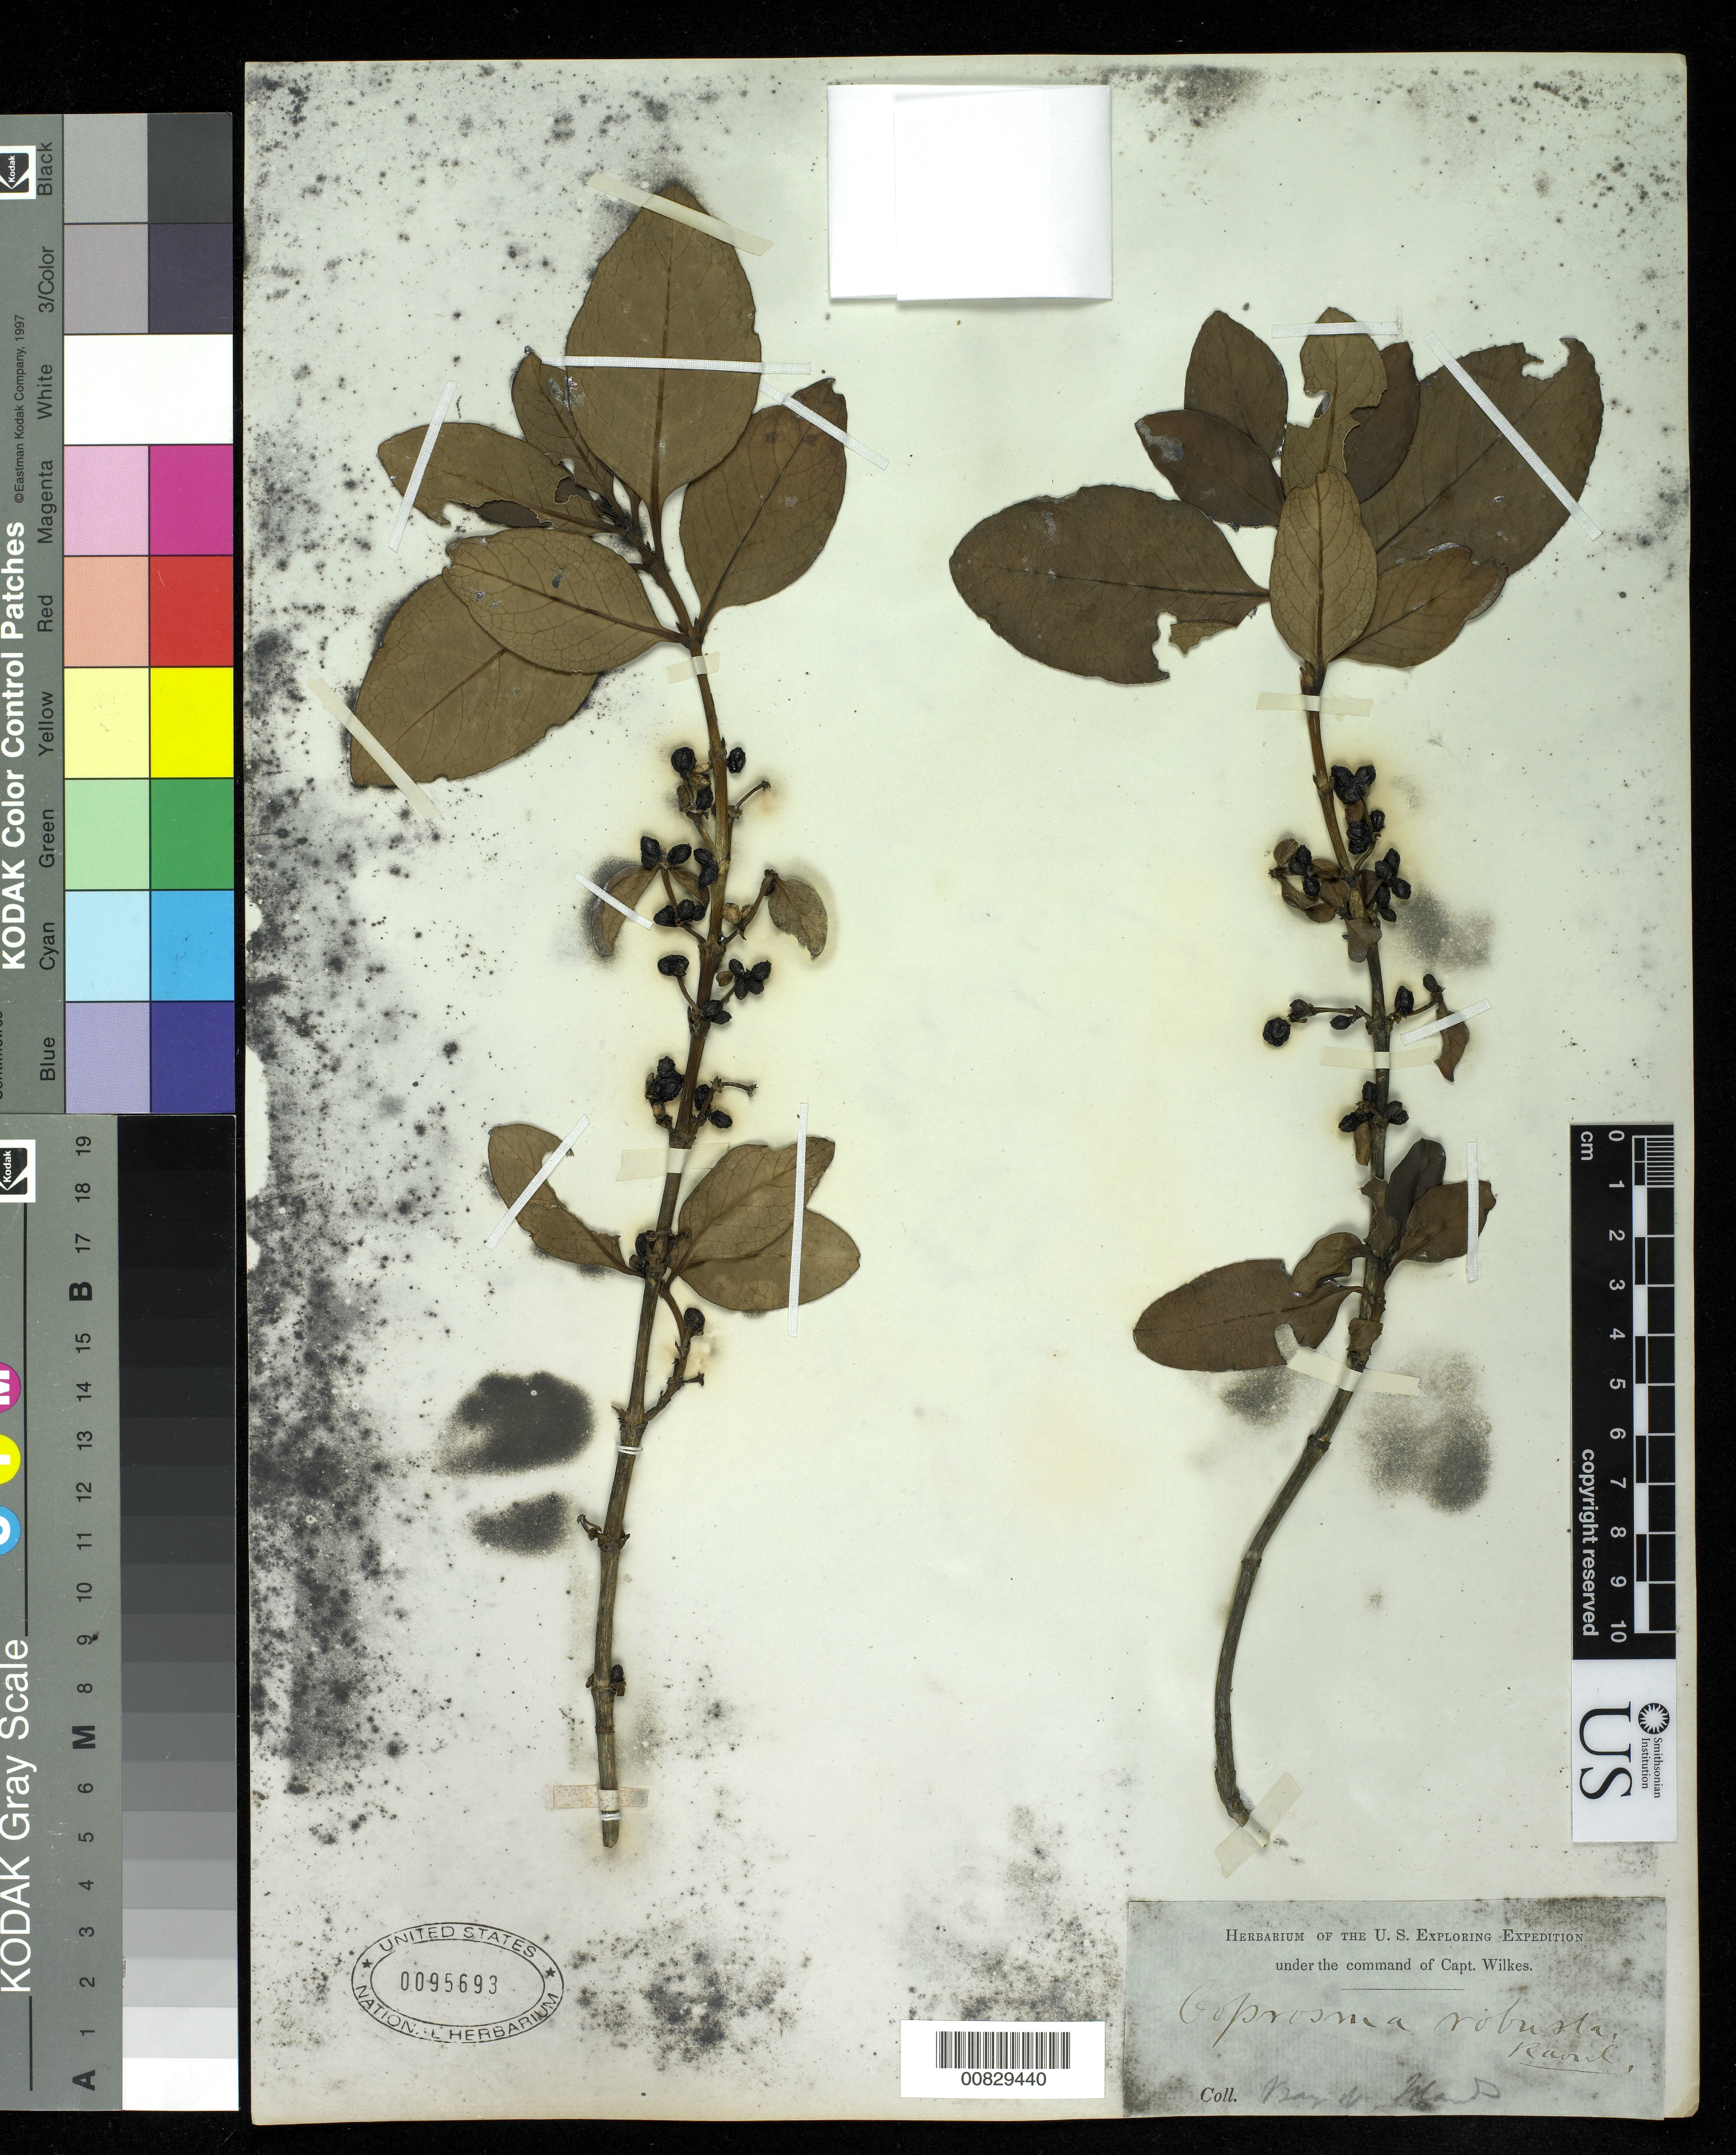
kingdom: Plantae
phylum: Tracheophyta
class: Magnoliopsida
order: Gentianales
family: Rubiaceae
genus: Coprosma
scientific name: Coprosma robusta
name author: Raoul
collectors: Wilkes Explor. Exped.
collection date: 1838/1842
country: New Zealand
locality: Bay of Islands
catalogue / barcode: US 95693